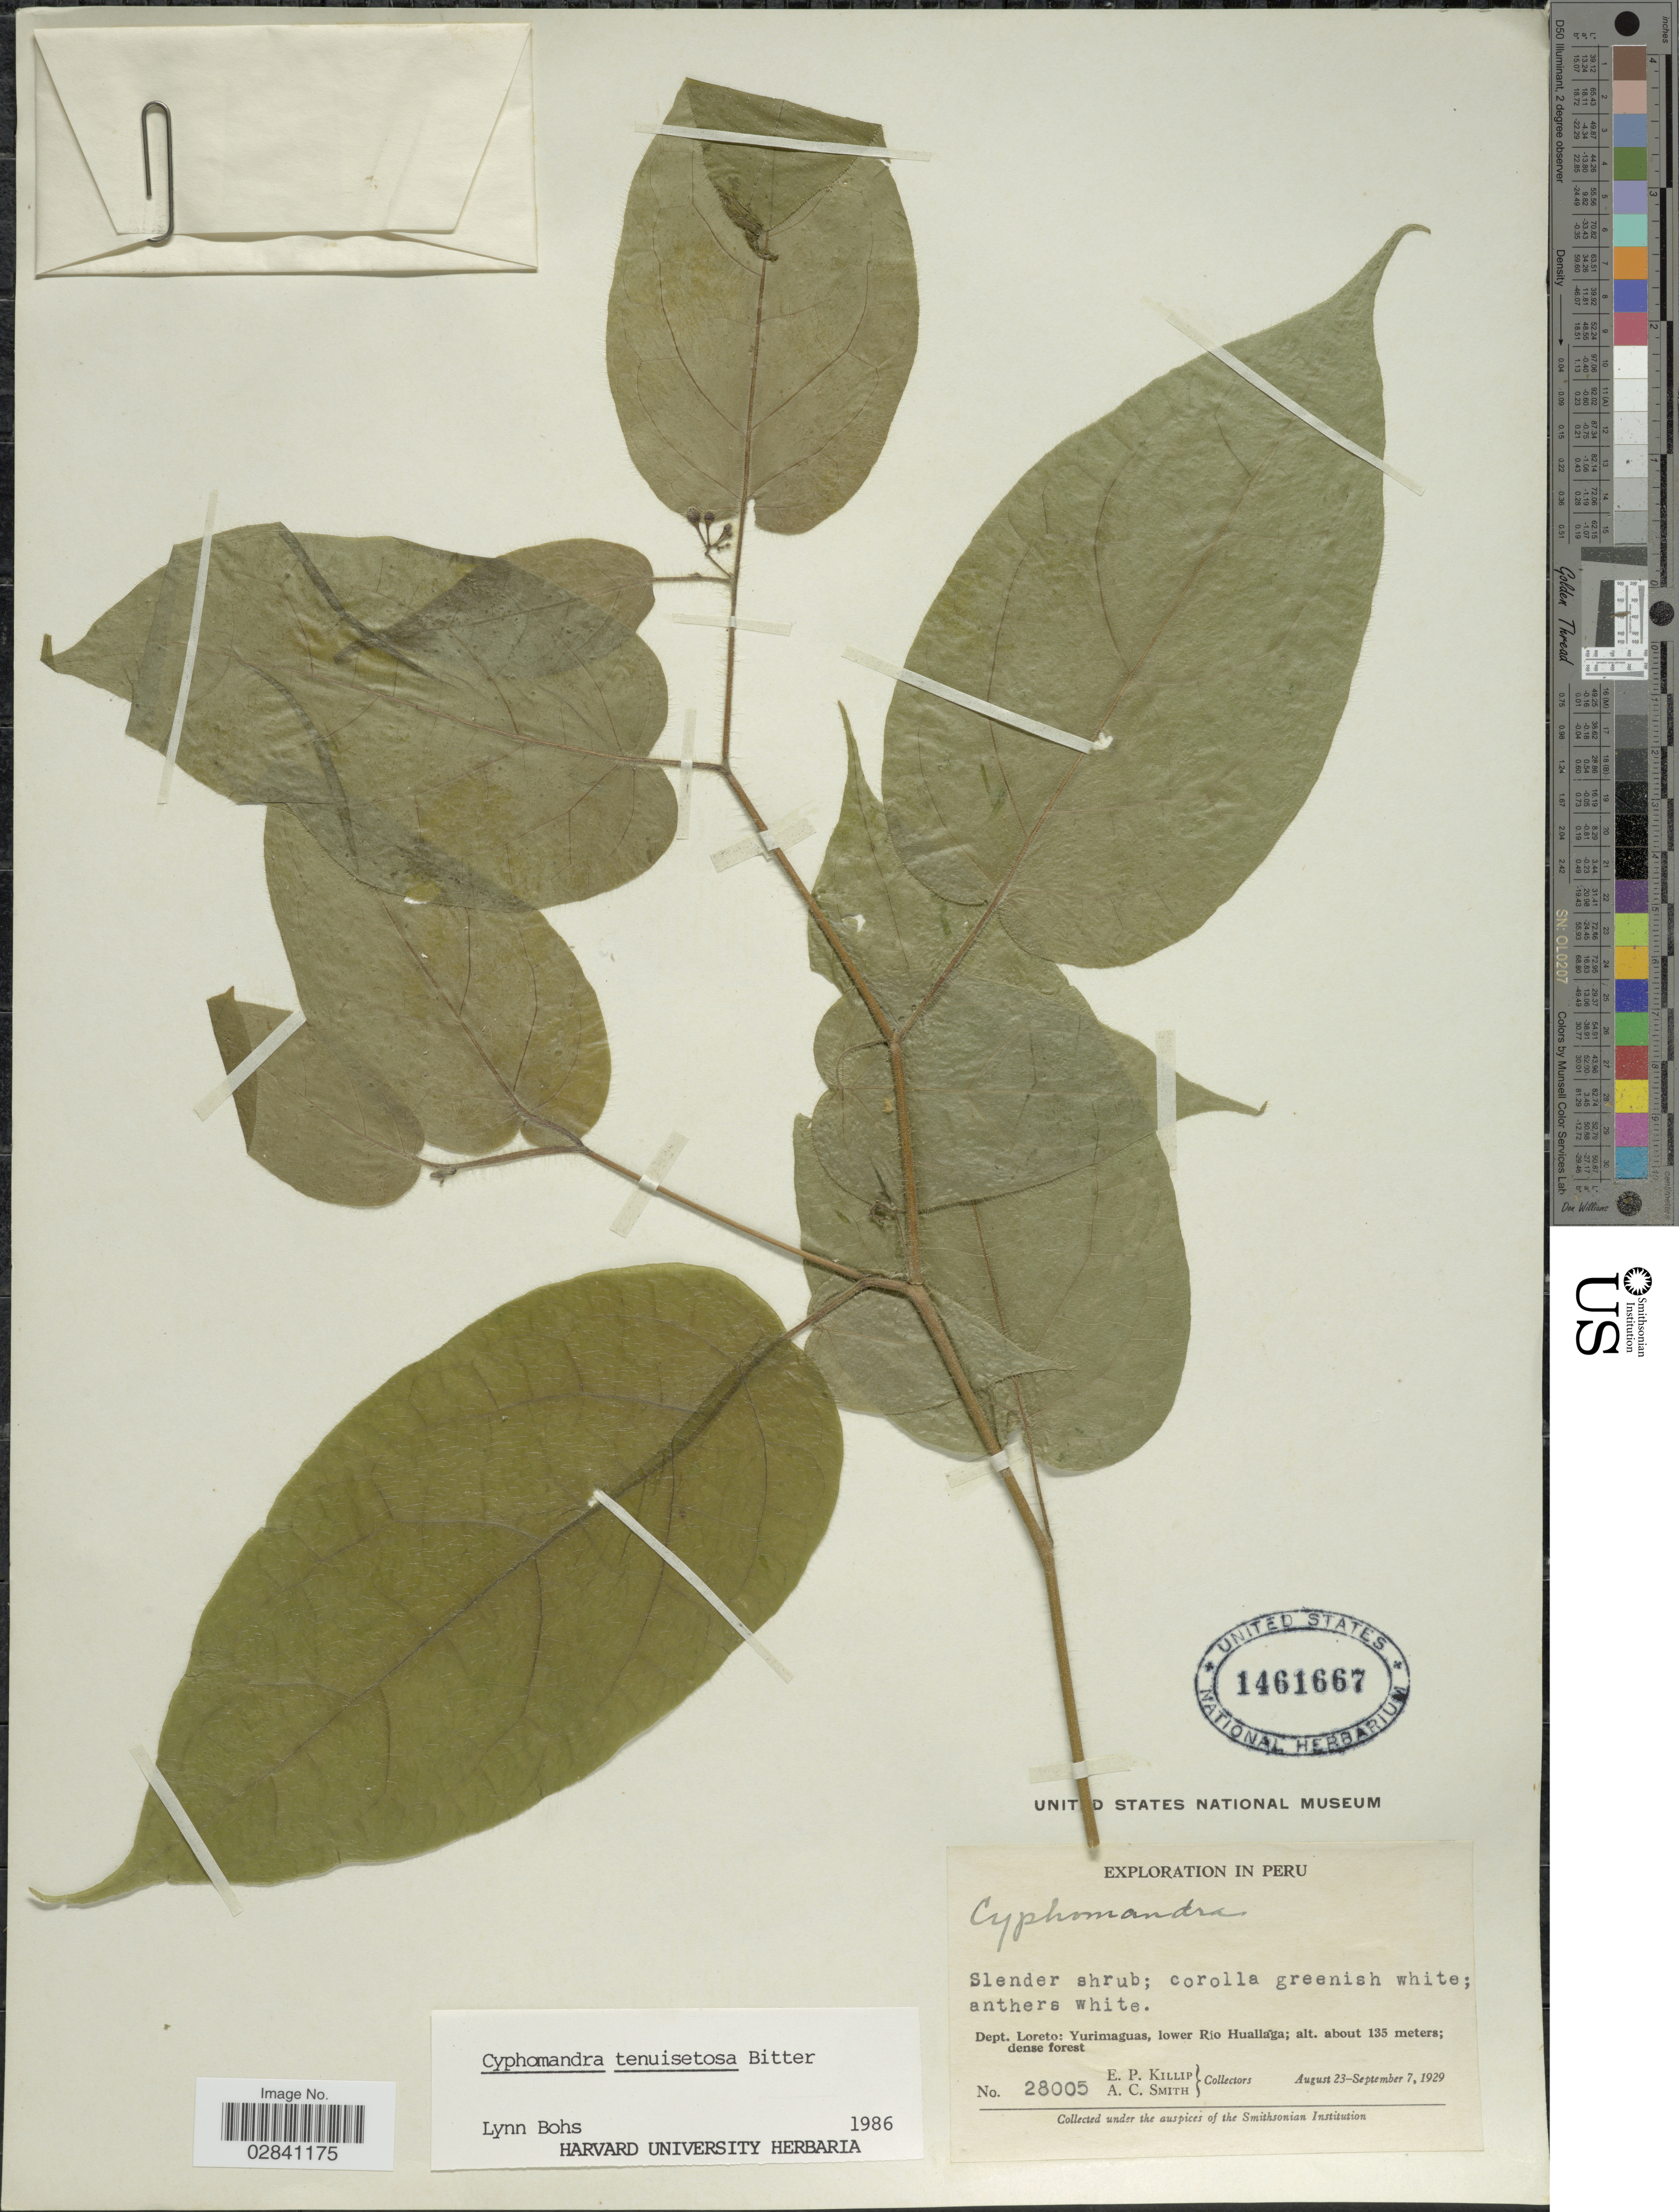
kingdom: Plantae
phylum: Tracheophyta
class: Magnoliopsida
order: Solanales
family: Solanaceae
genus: Cyphomandra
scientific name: Cyphomandra tenuisetosa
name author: Bitter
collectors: E. P. Killip & A. C. Smith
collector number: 28005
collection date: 1929-08-23/1929-09-07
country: Peru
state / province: Loreto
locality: Dept. Loreto: Yurimaguas, lower Río Huallaga.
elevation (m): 135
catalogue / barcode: US 1461667